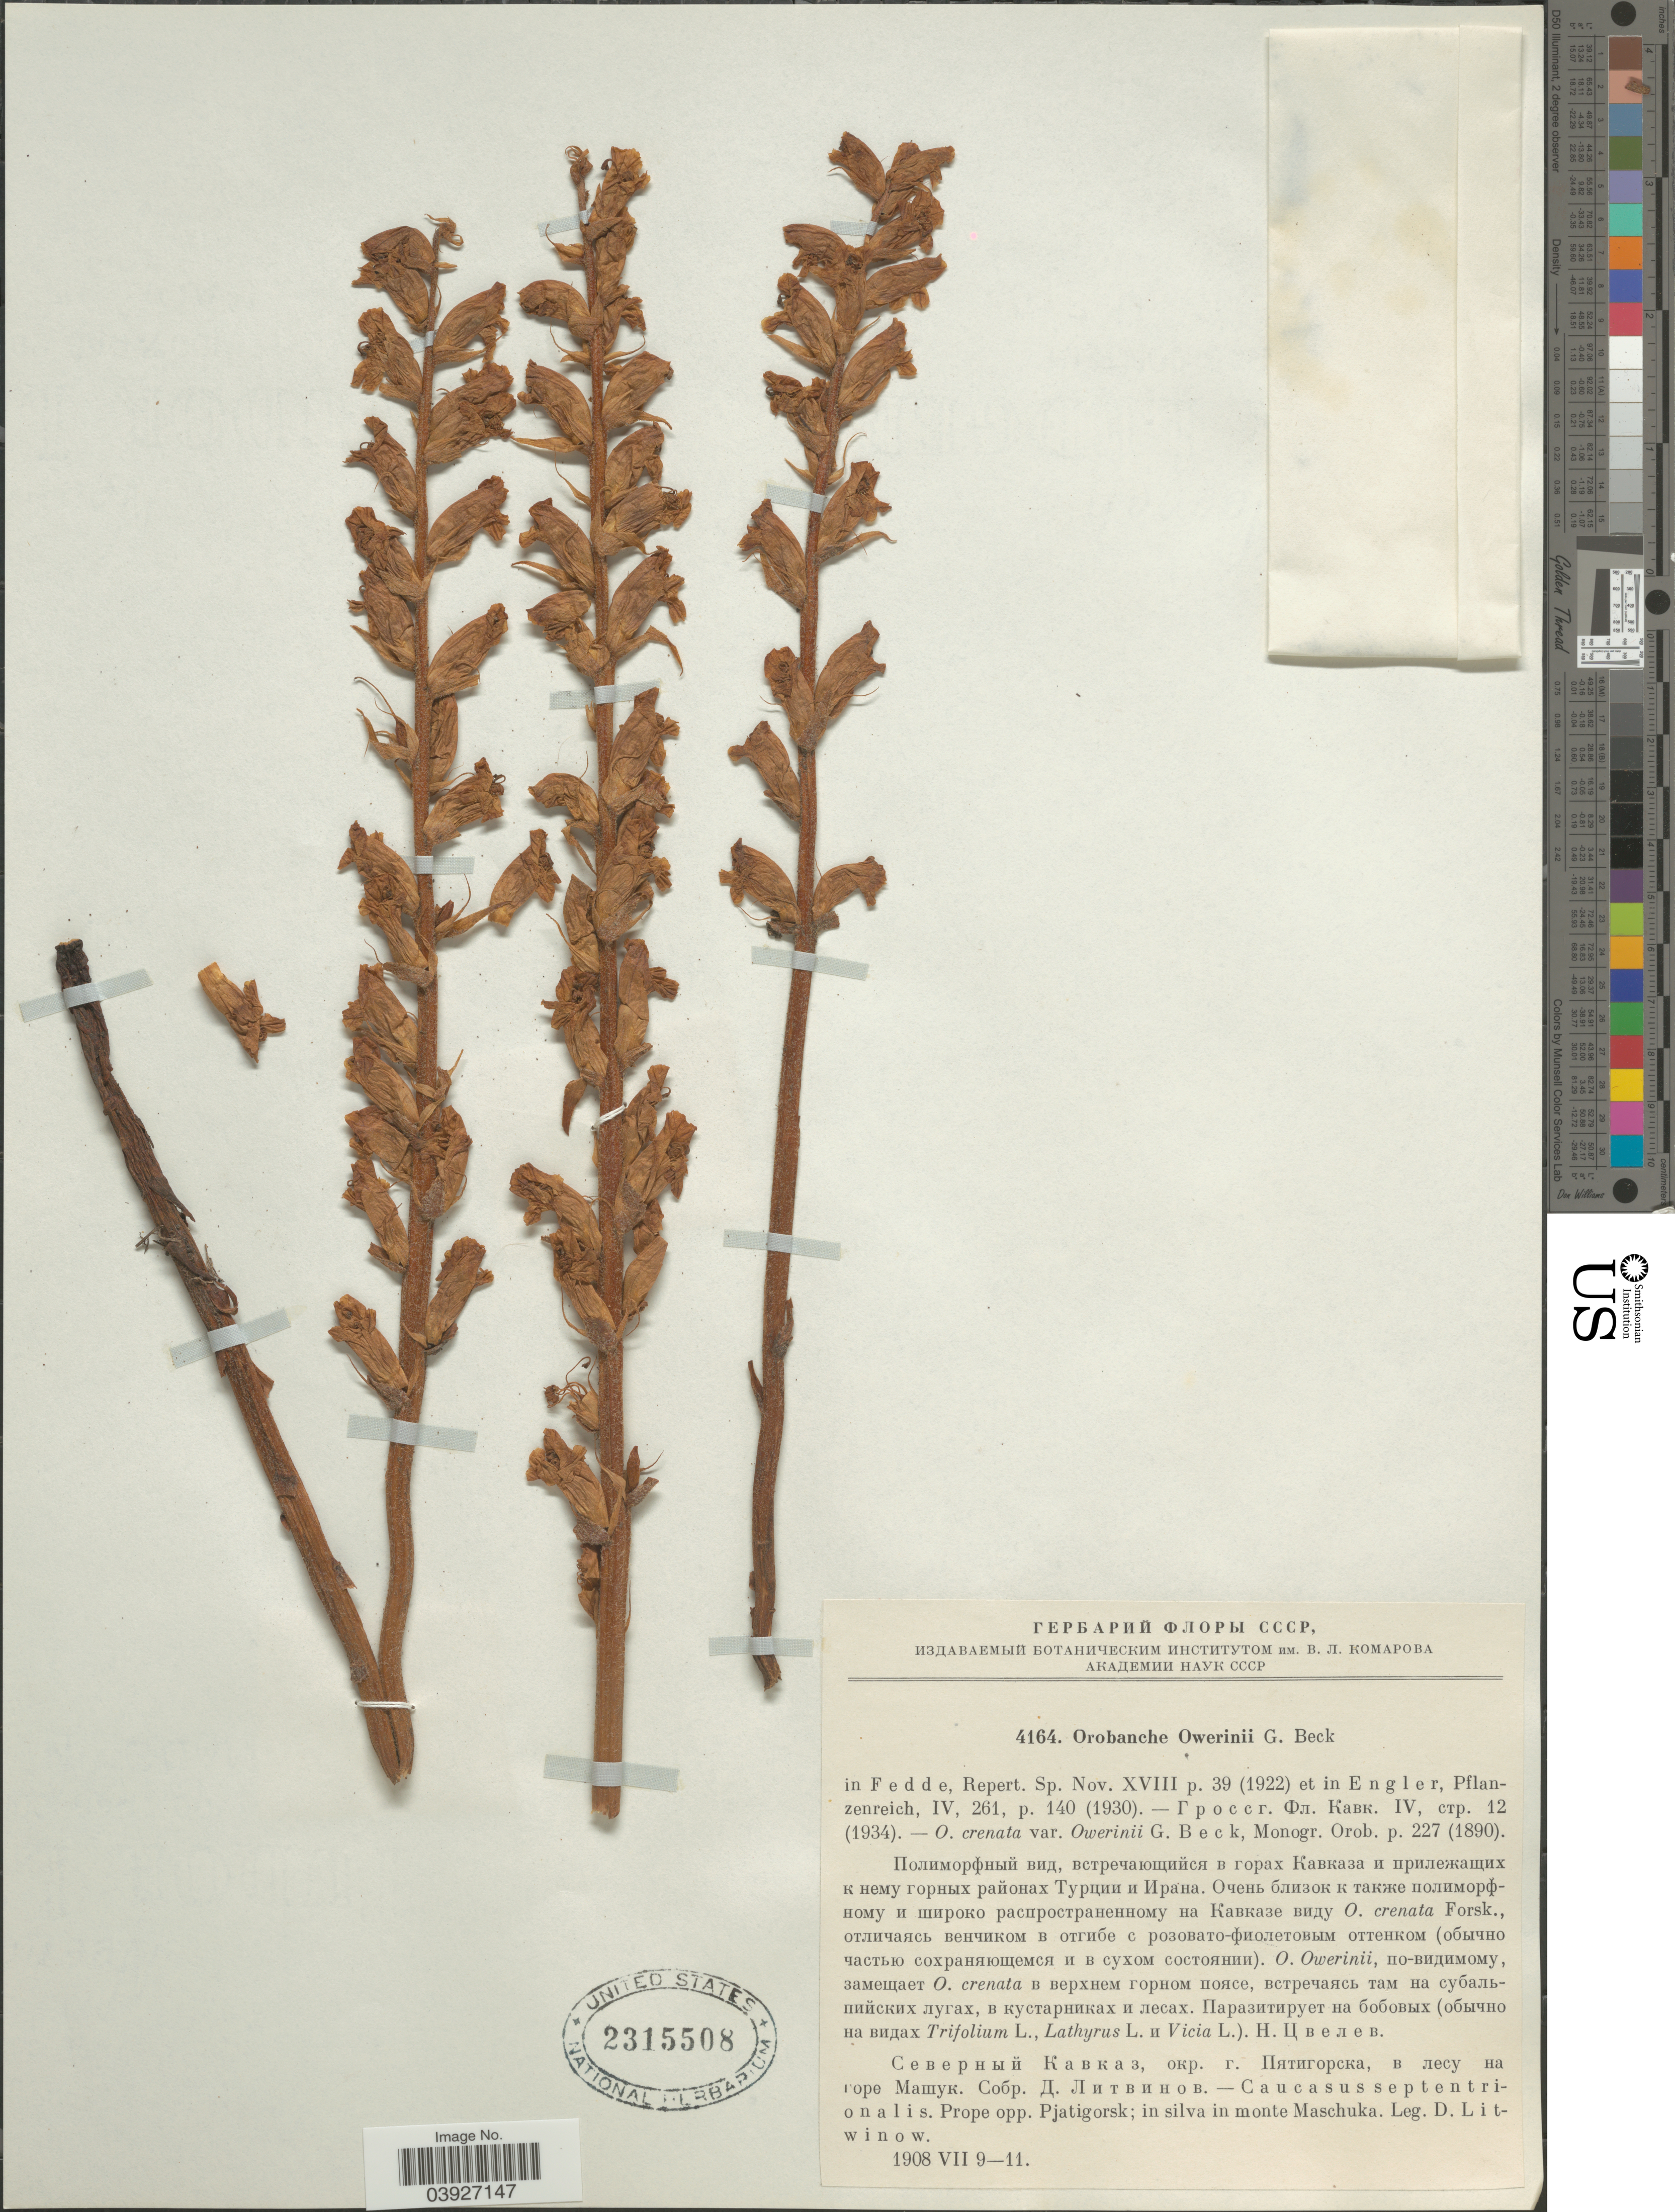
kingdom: Plantae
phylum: Tracheophyta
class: Magnoliopsida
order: Lamiales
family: Orobanchaceae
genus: Orobanche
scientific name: Orobanche owerinii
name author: Beck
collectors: D. Litwinow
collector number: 4164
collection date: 1908-07-09/1908-07-11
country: Russian Federation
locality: Caucasus septentrionalis. Prope opp. Pjatigorsk; in silva in monte Maschuka.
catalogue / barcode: US 2315508